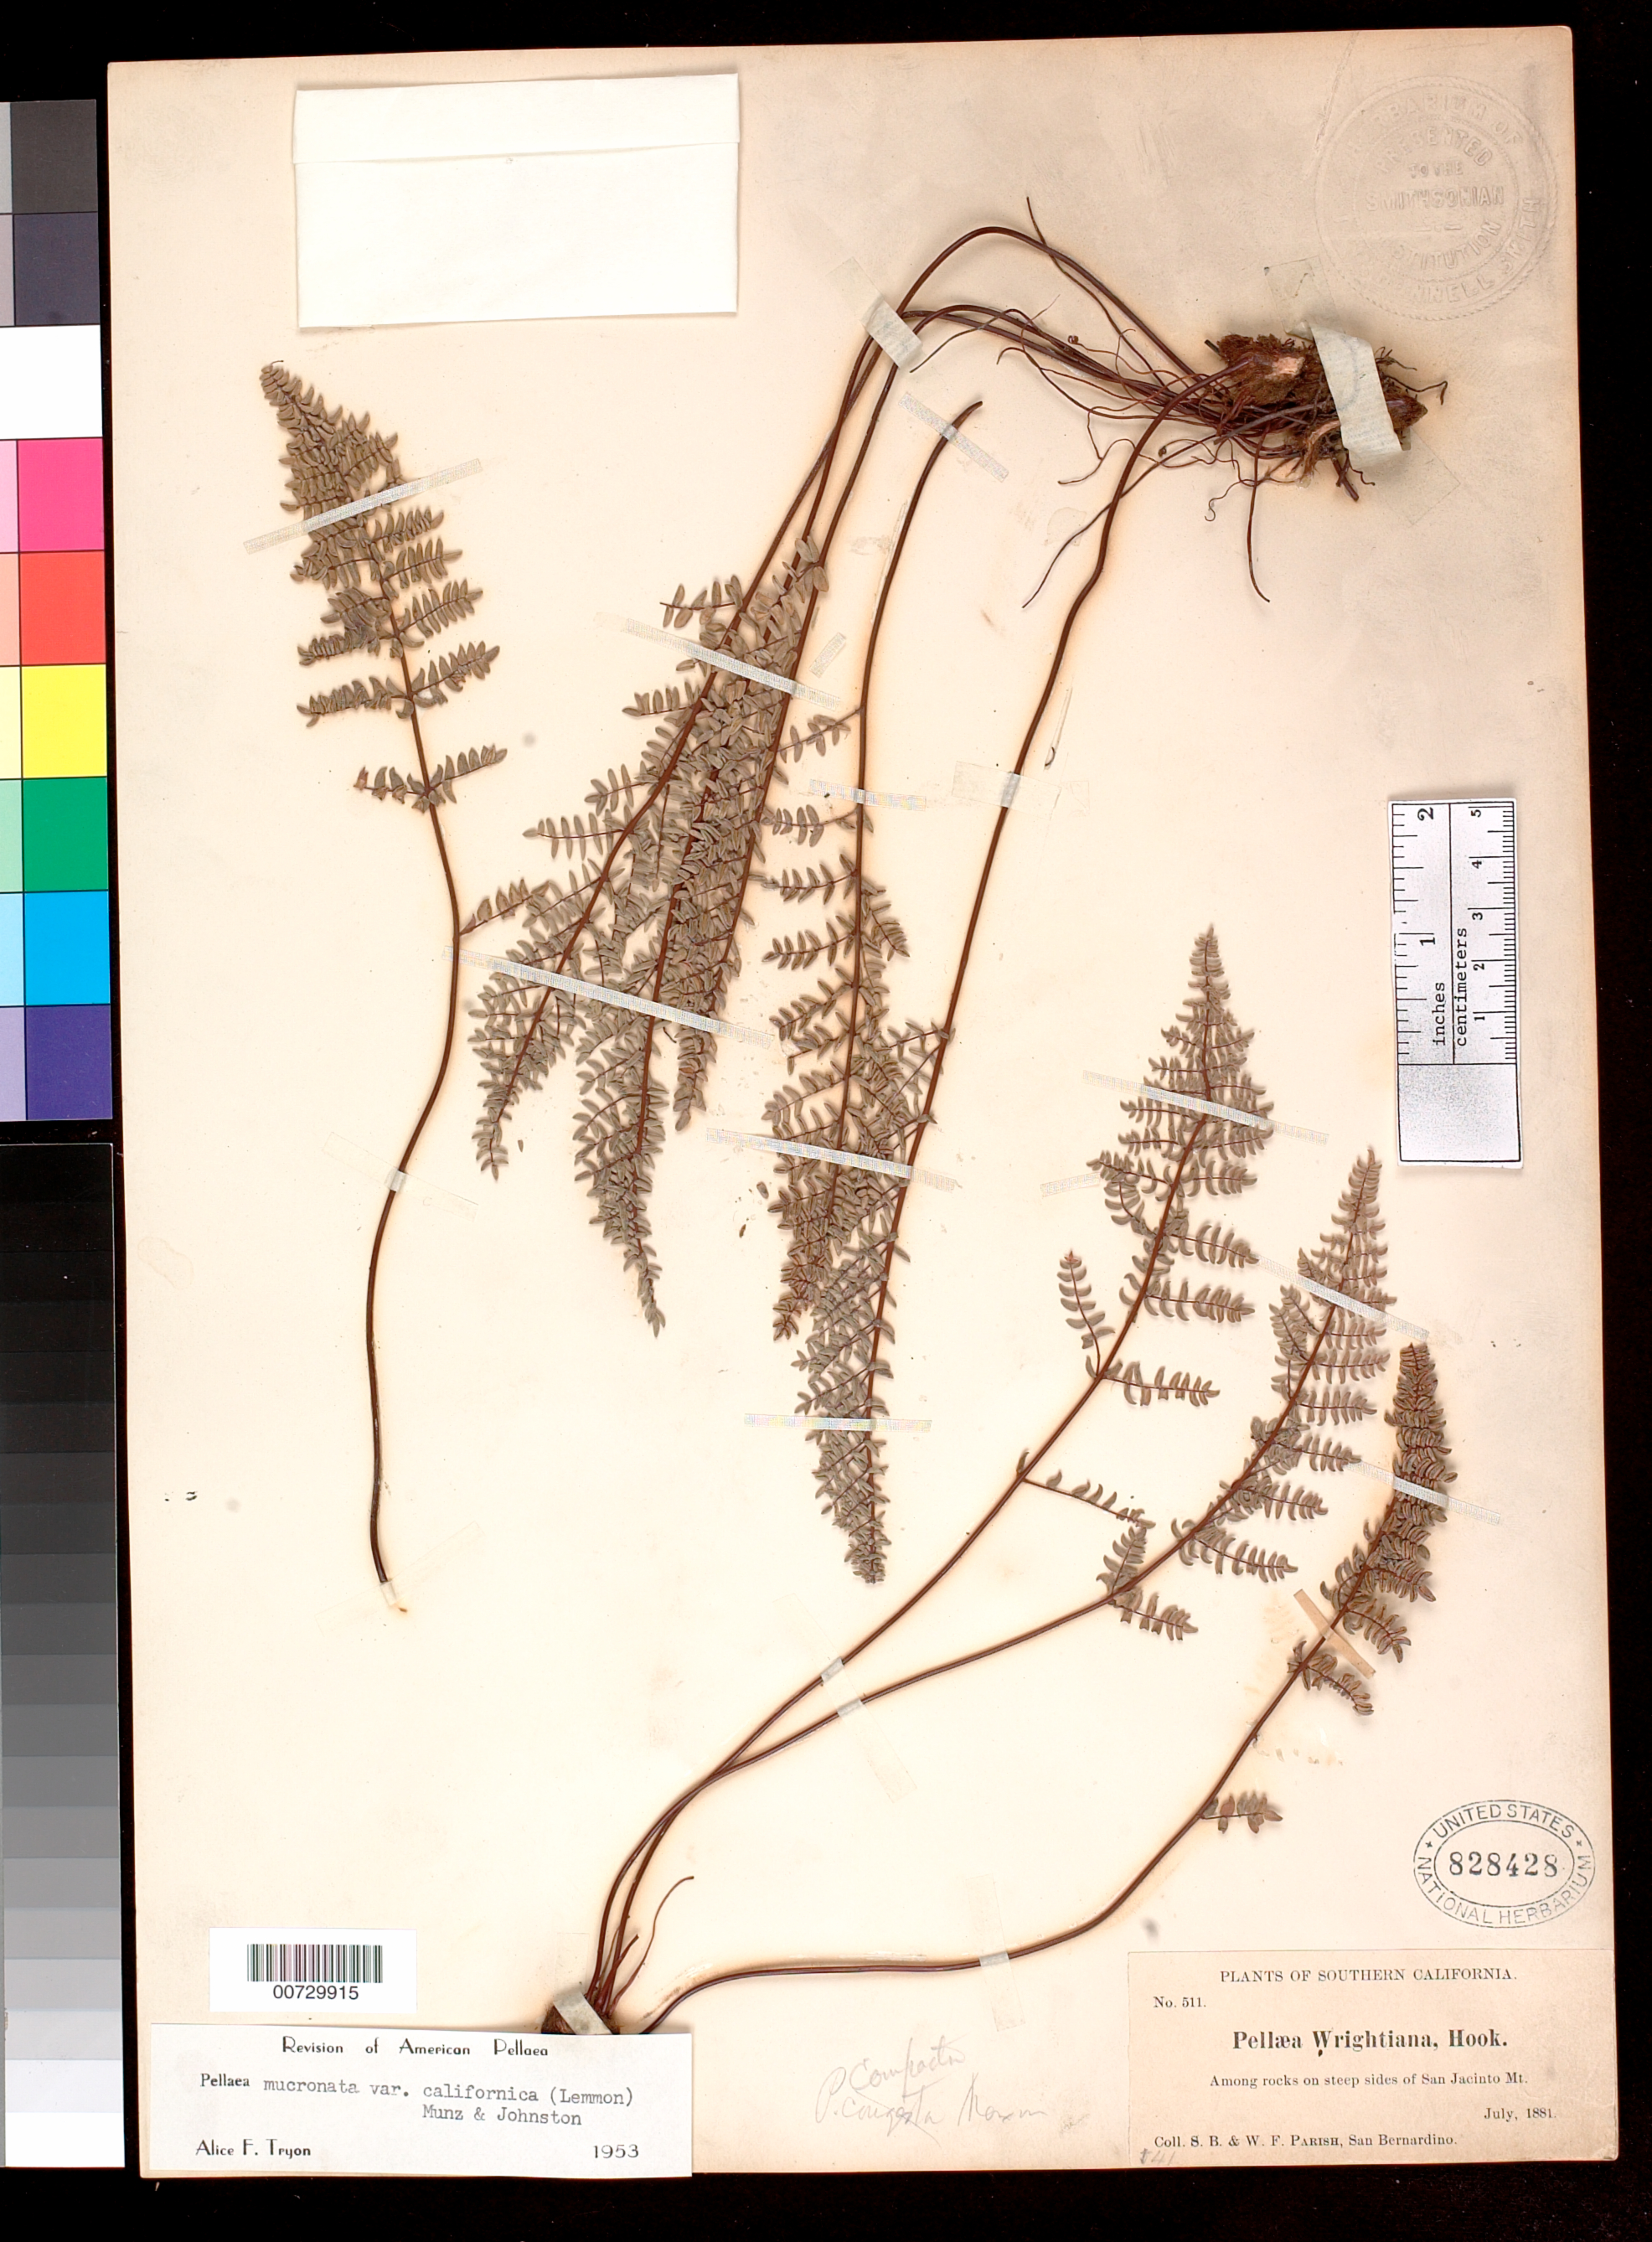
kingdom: Plantae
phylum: Tracheophyta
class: Polypodiopsida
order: Polypodiales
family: Pteridaceae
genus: Pellaea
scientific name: Pellaea mucronata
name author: (D.C. Eaton) D.C. Eaton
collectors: S. B. Parish & W. F. Parish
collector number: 511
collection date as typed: Jul 1881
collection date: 1881-07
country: United States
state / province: California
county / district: Riverside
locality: Among rocks on steep sides of San Jacinto Mts.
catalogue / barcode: US 828428